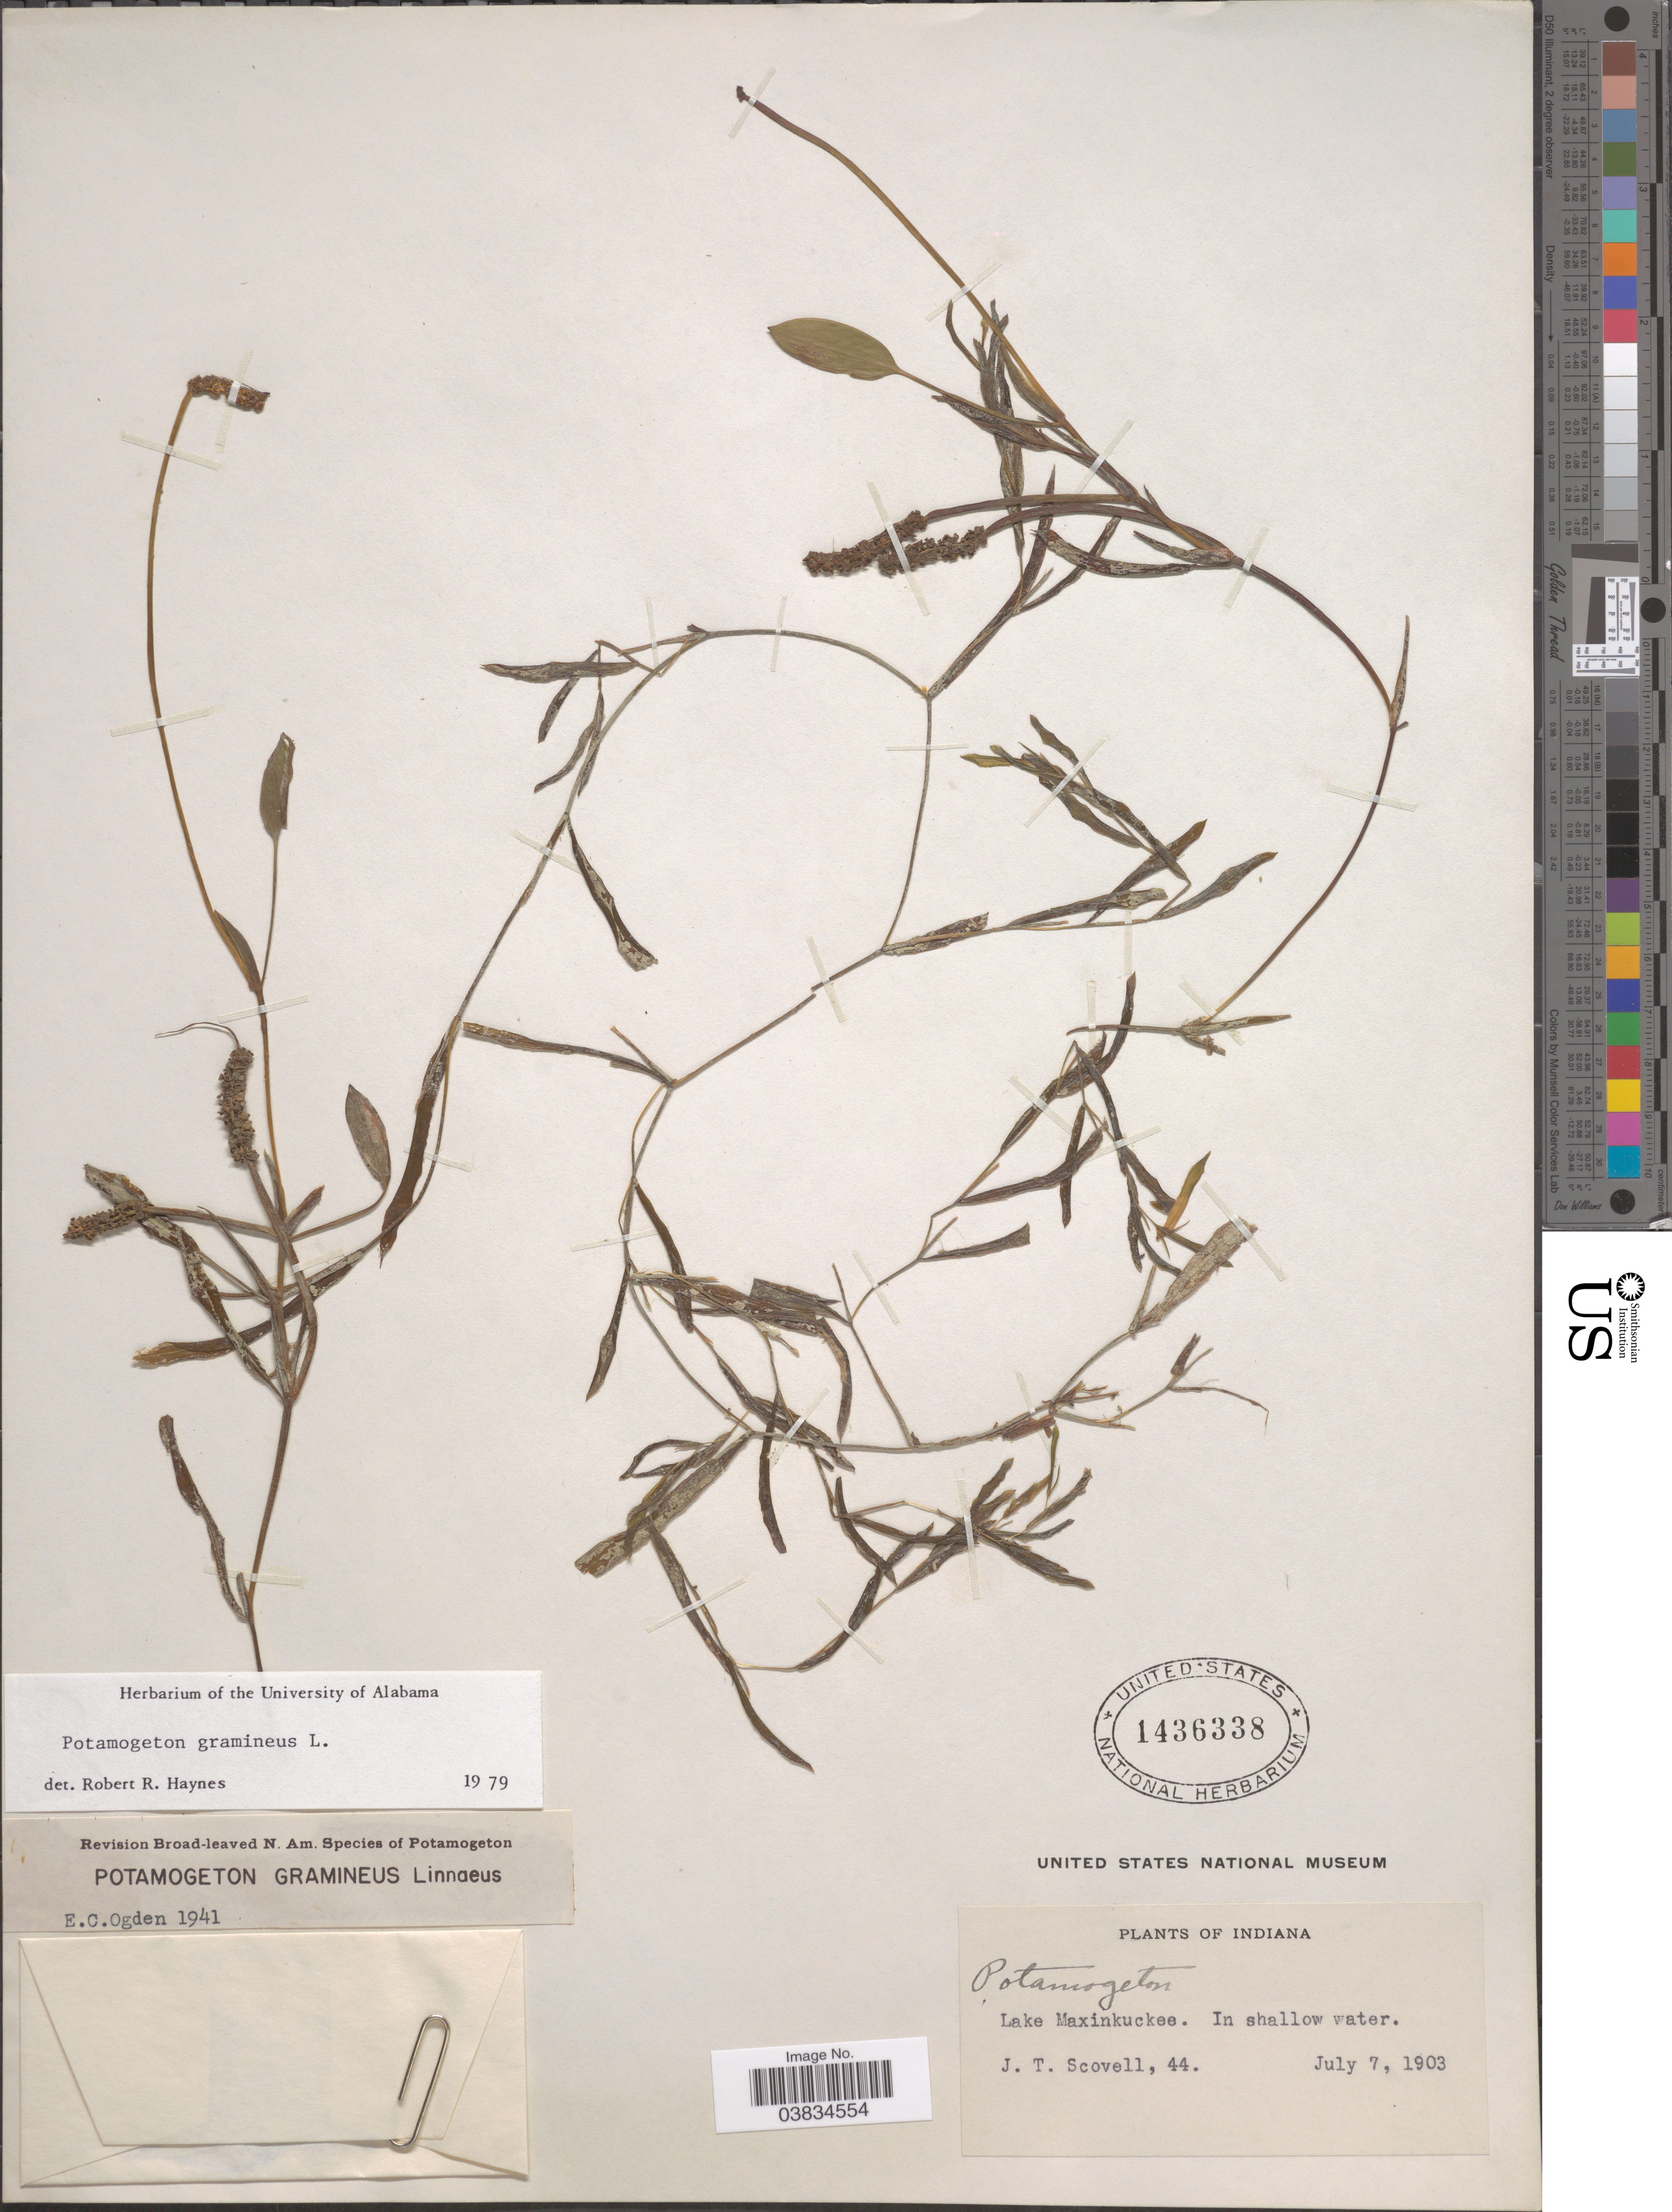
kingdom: Plantae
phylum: Tracheophyta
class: Liliopsida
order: Alismatales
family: Potamogetonaceae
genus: Potamogeton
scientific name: Potamogeton gramineus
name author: L.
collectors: J. T. Scovell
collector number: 44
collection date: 1903-07-07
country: United States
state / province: Indiana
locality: Lake Maxinkuckee.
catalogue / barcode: US 1436338